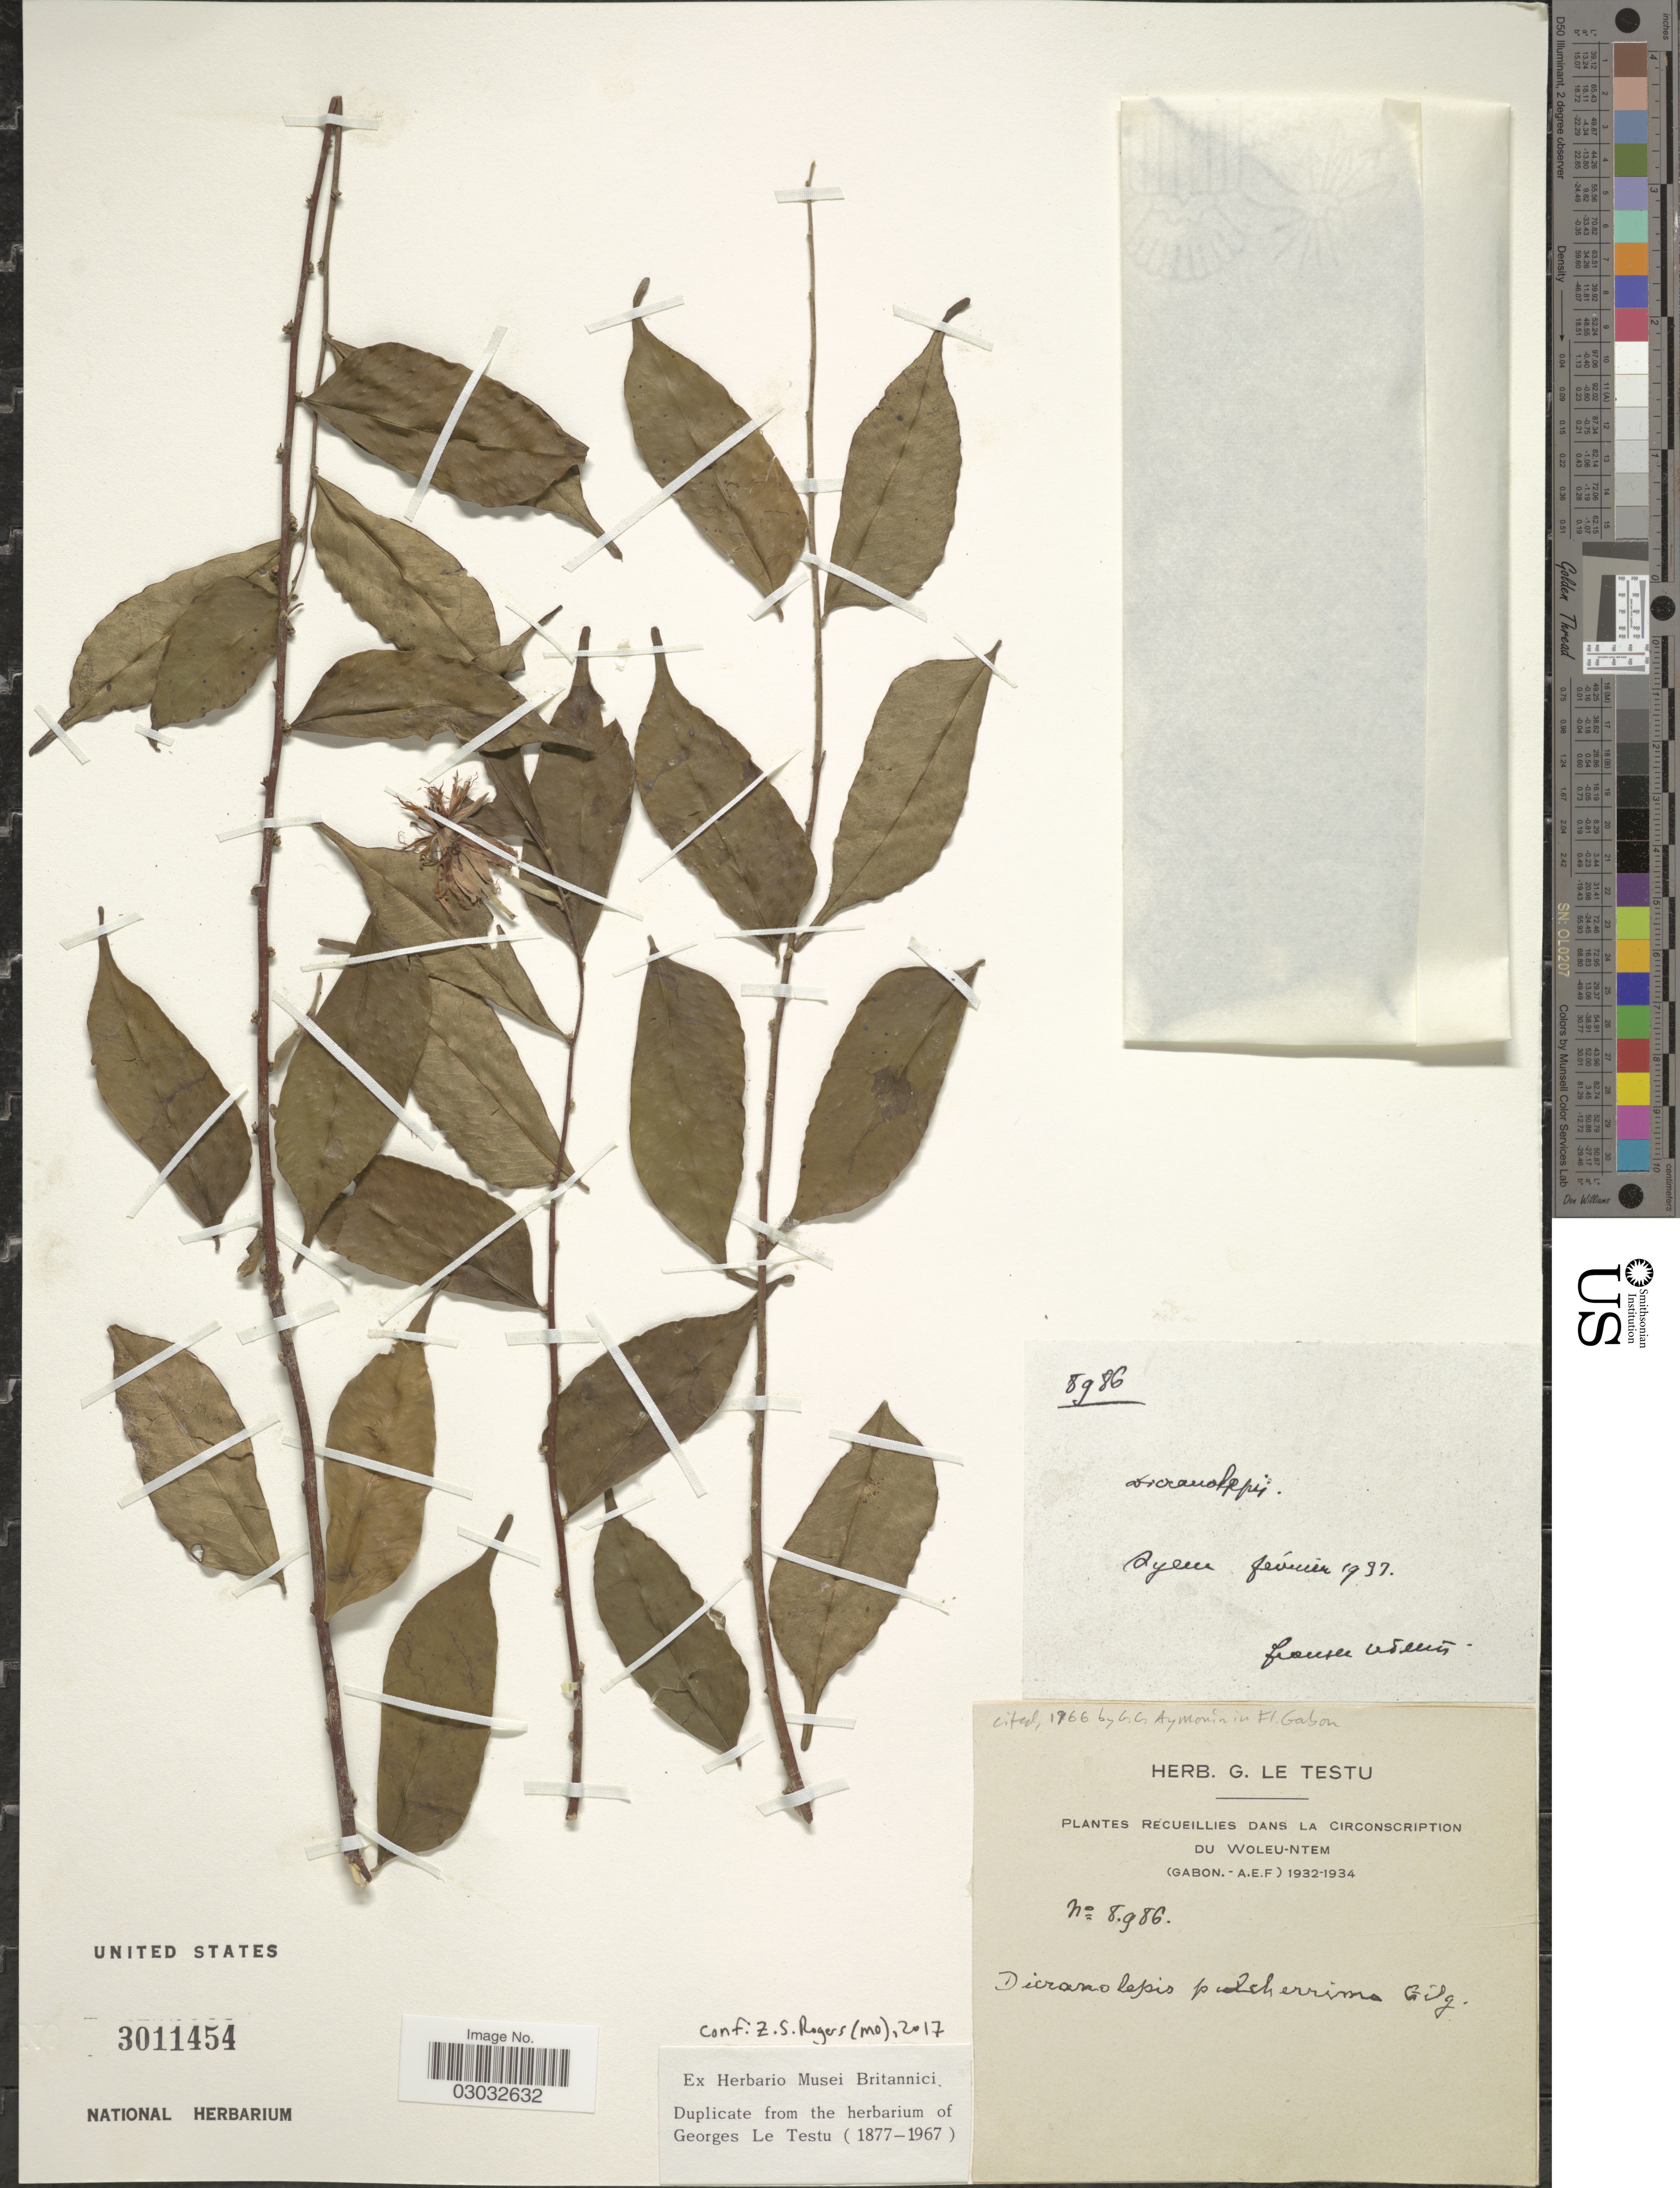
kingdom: Plantae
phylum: Tracheophyta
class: Magnoliopsida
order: Malvales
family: Thymelaeaceae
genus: Dicranolepis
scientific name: Dicranolepis pulcherrima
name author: Gilg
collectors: G. Le Testu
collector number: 8986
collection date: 1933-02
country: Gabon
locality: Oyem. Dans la circonscription du Woleu-Ntem (Gabon-A.E.F.).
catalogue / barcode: US 3011454